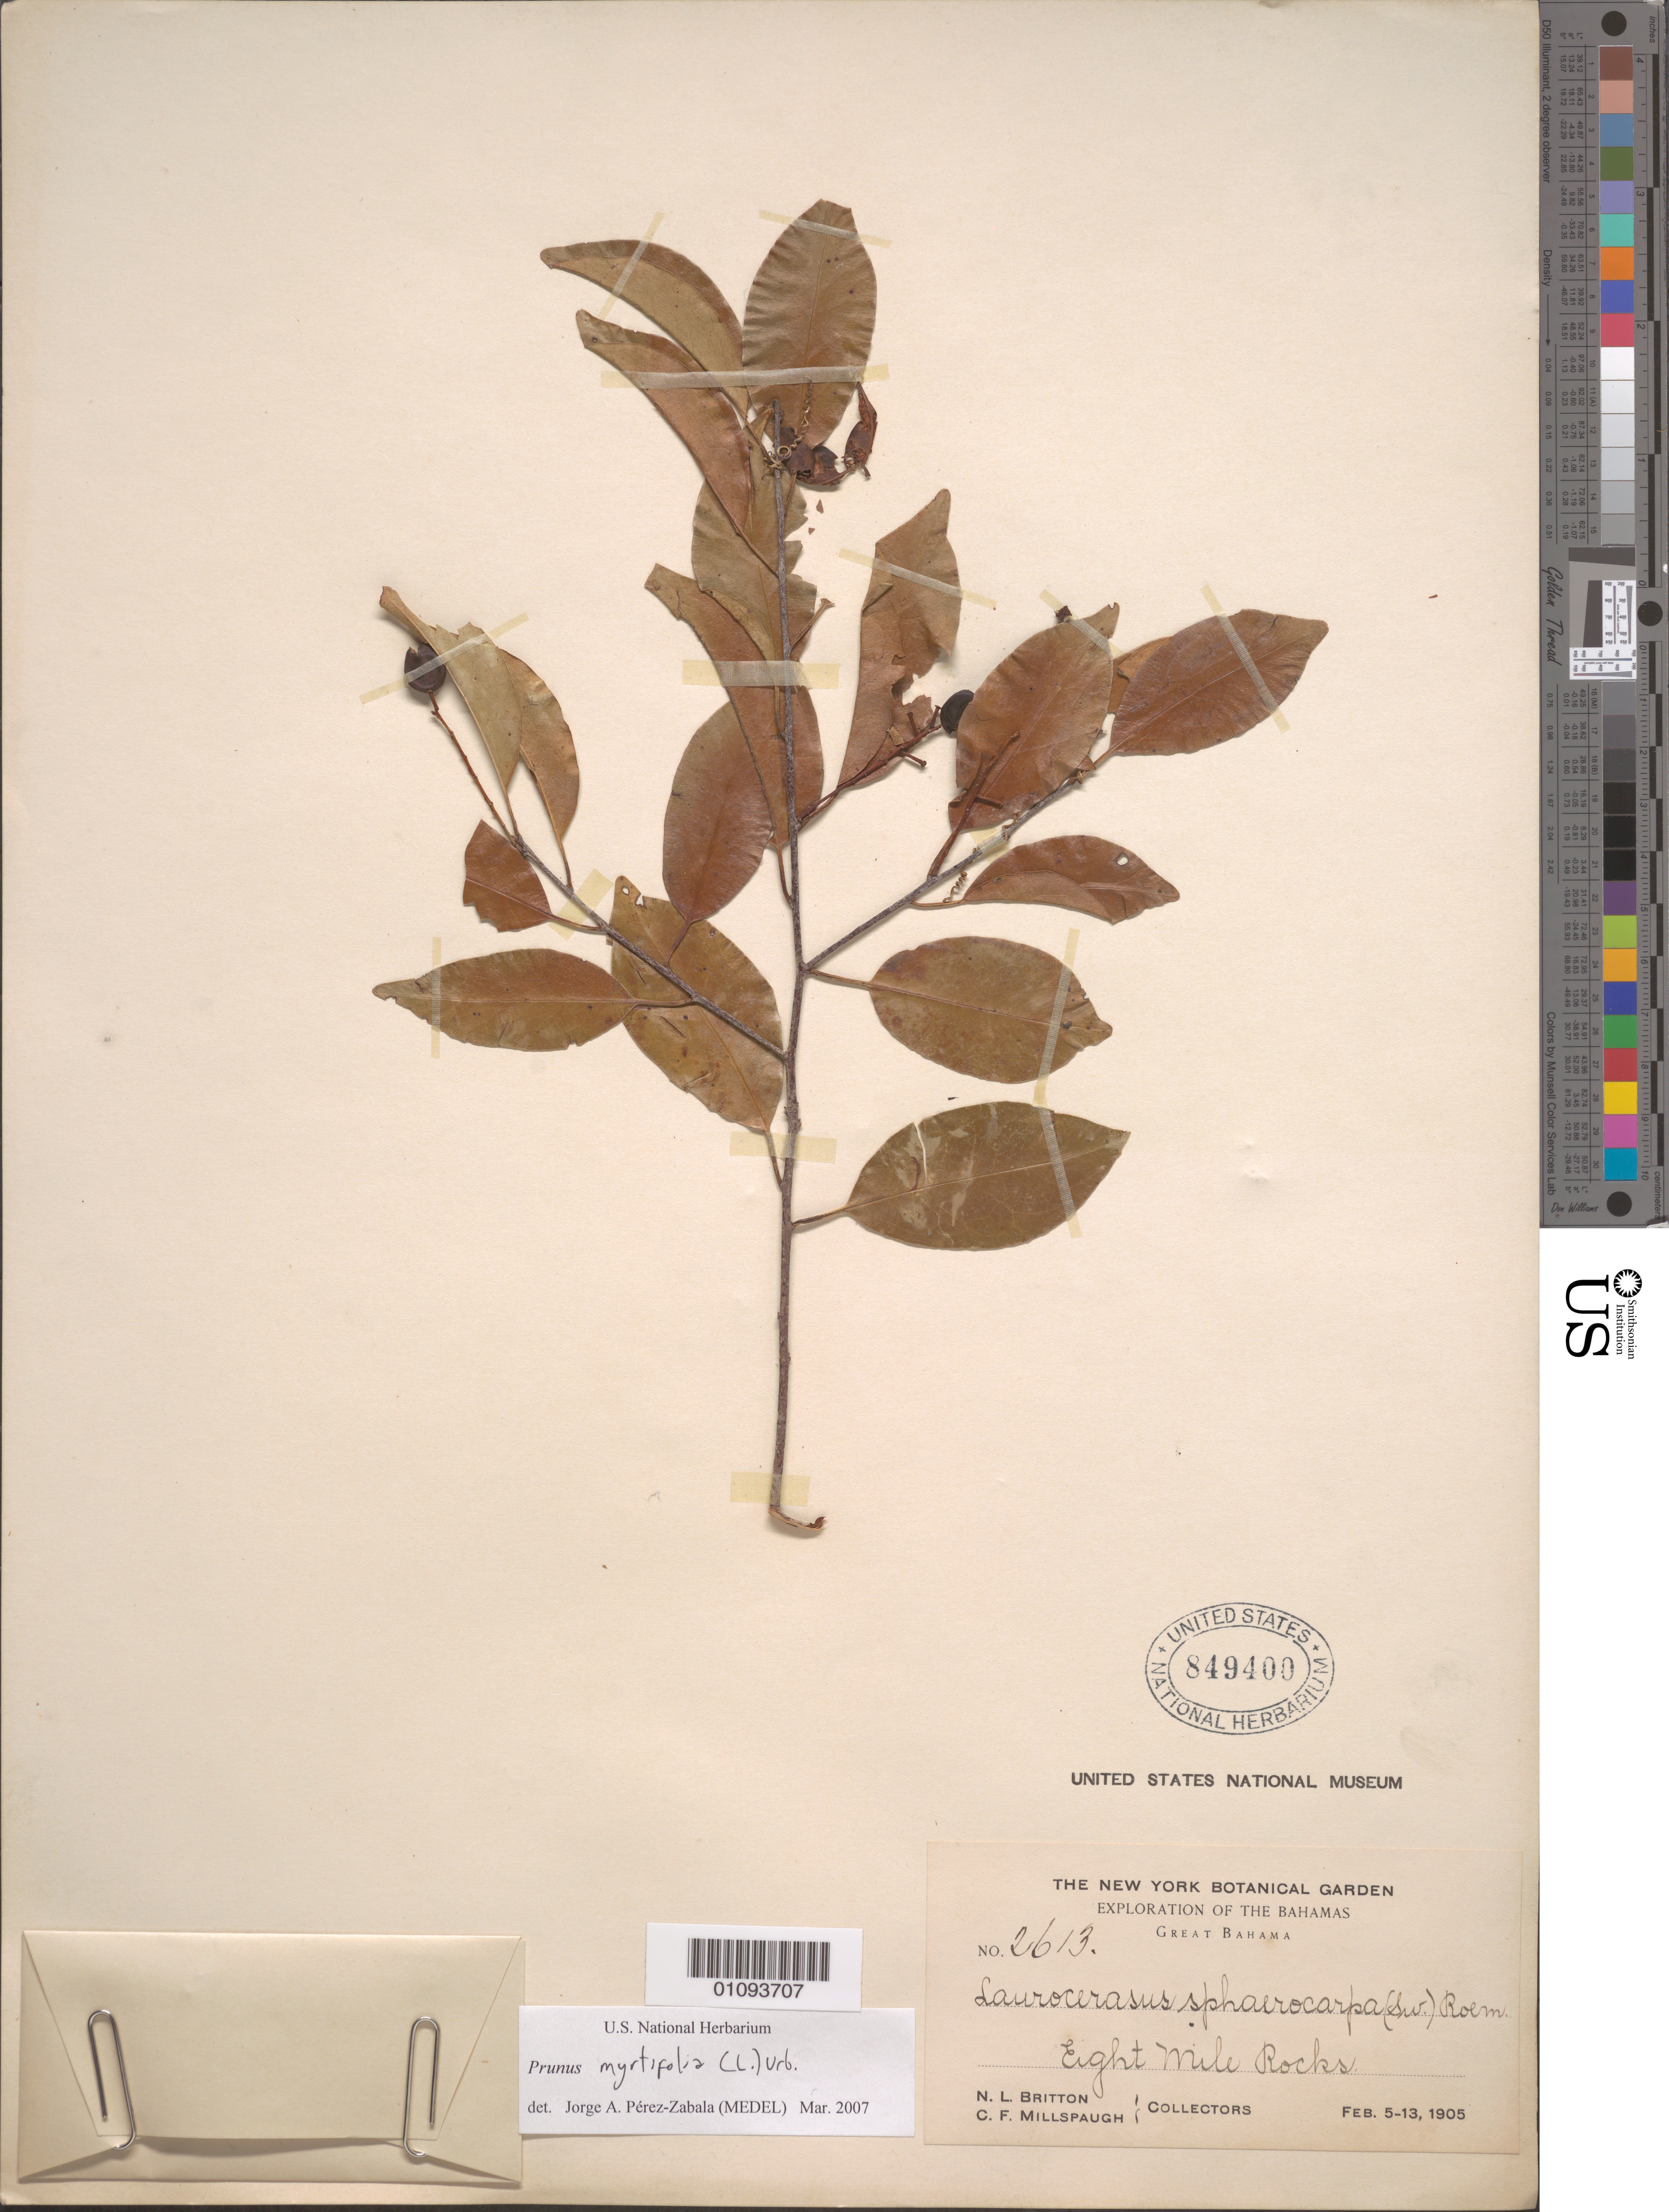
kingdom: Plantae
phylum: Tracheophyta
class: Magnoliopsida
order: Rosales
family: Rosaceae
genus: Prunus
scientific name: Prunus myrtifolia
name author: (L.) Urb.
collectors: N. Britton & C. F. Millspaugh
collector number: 2613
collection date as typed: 05 Feb 1905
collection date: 1905-02-05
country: Bahamas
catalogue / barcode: US 849400